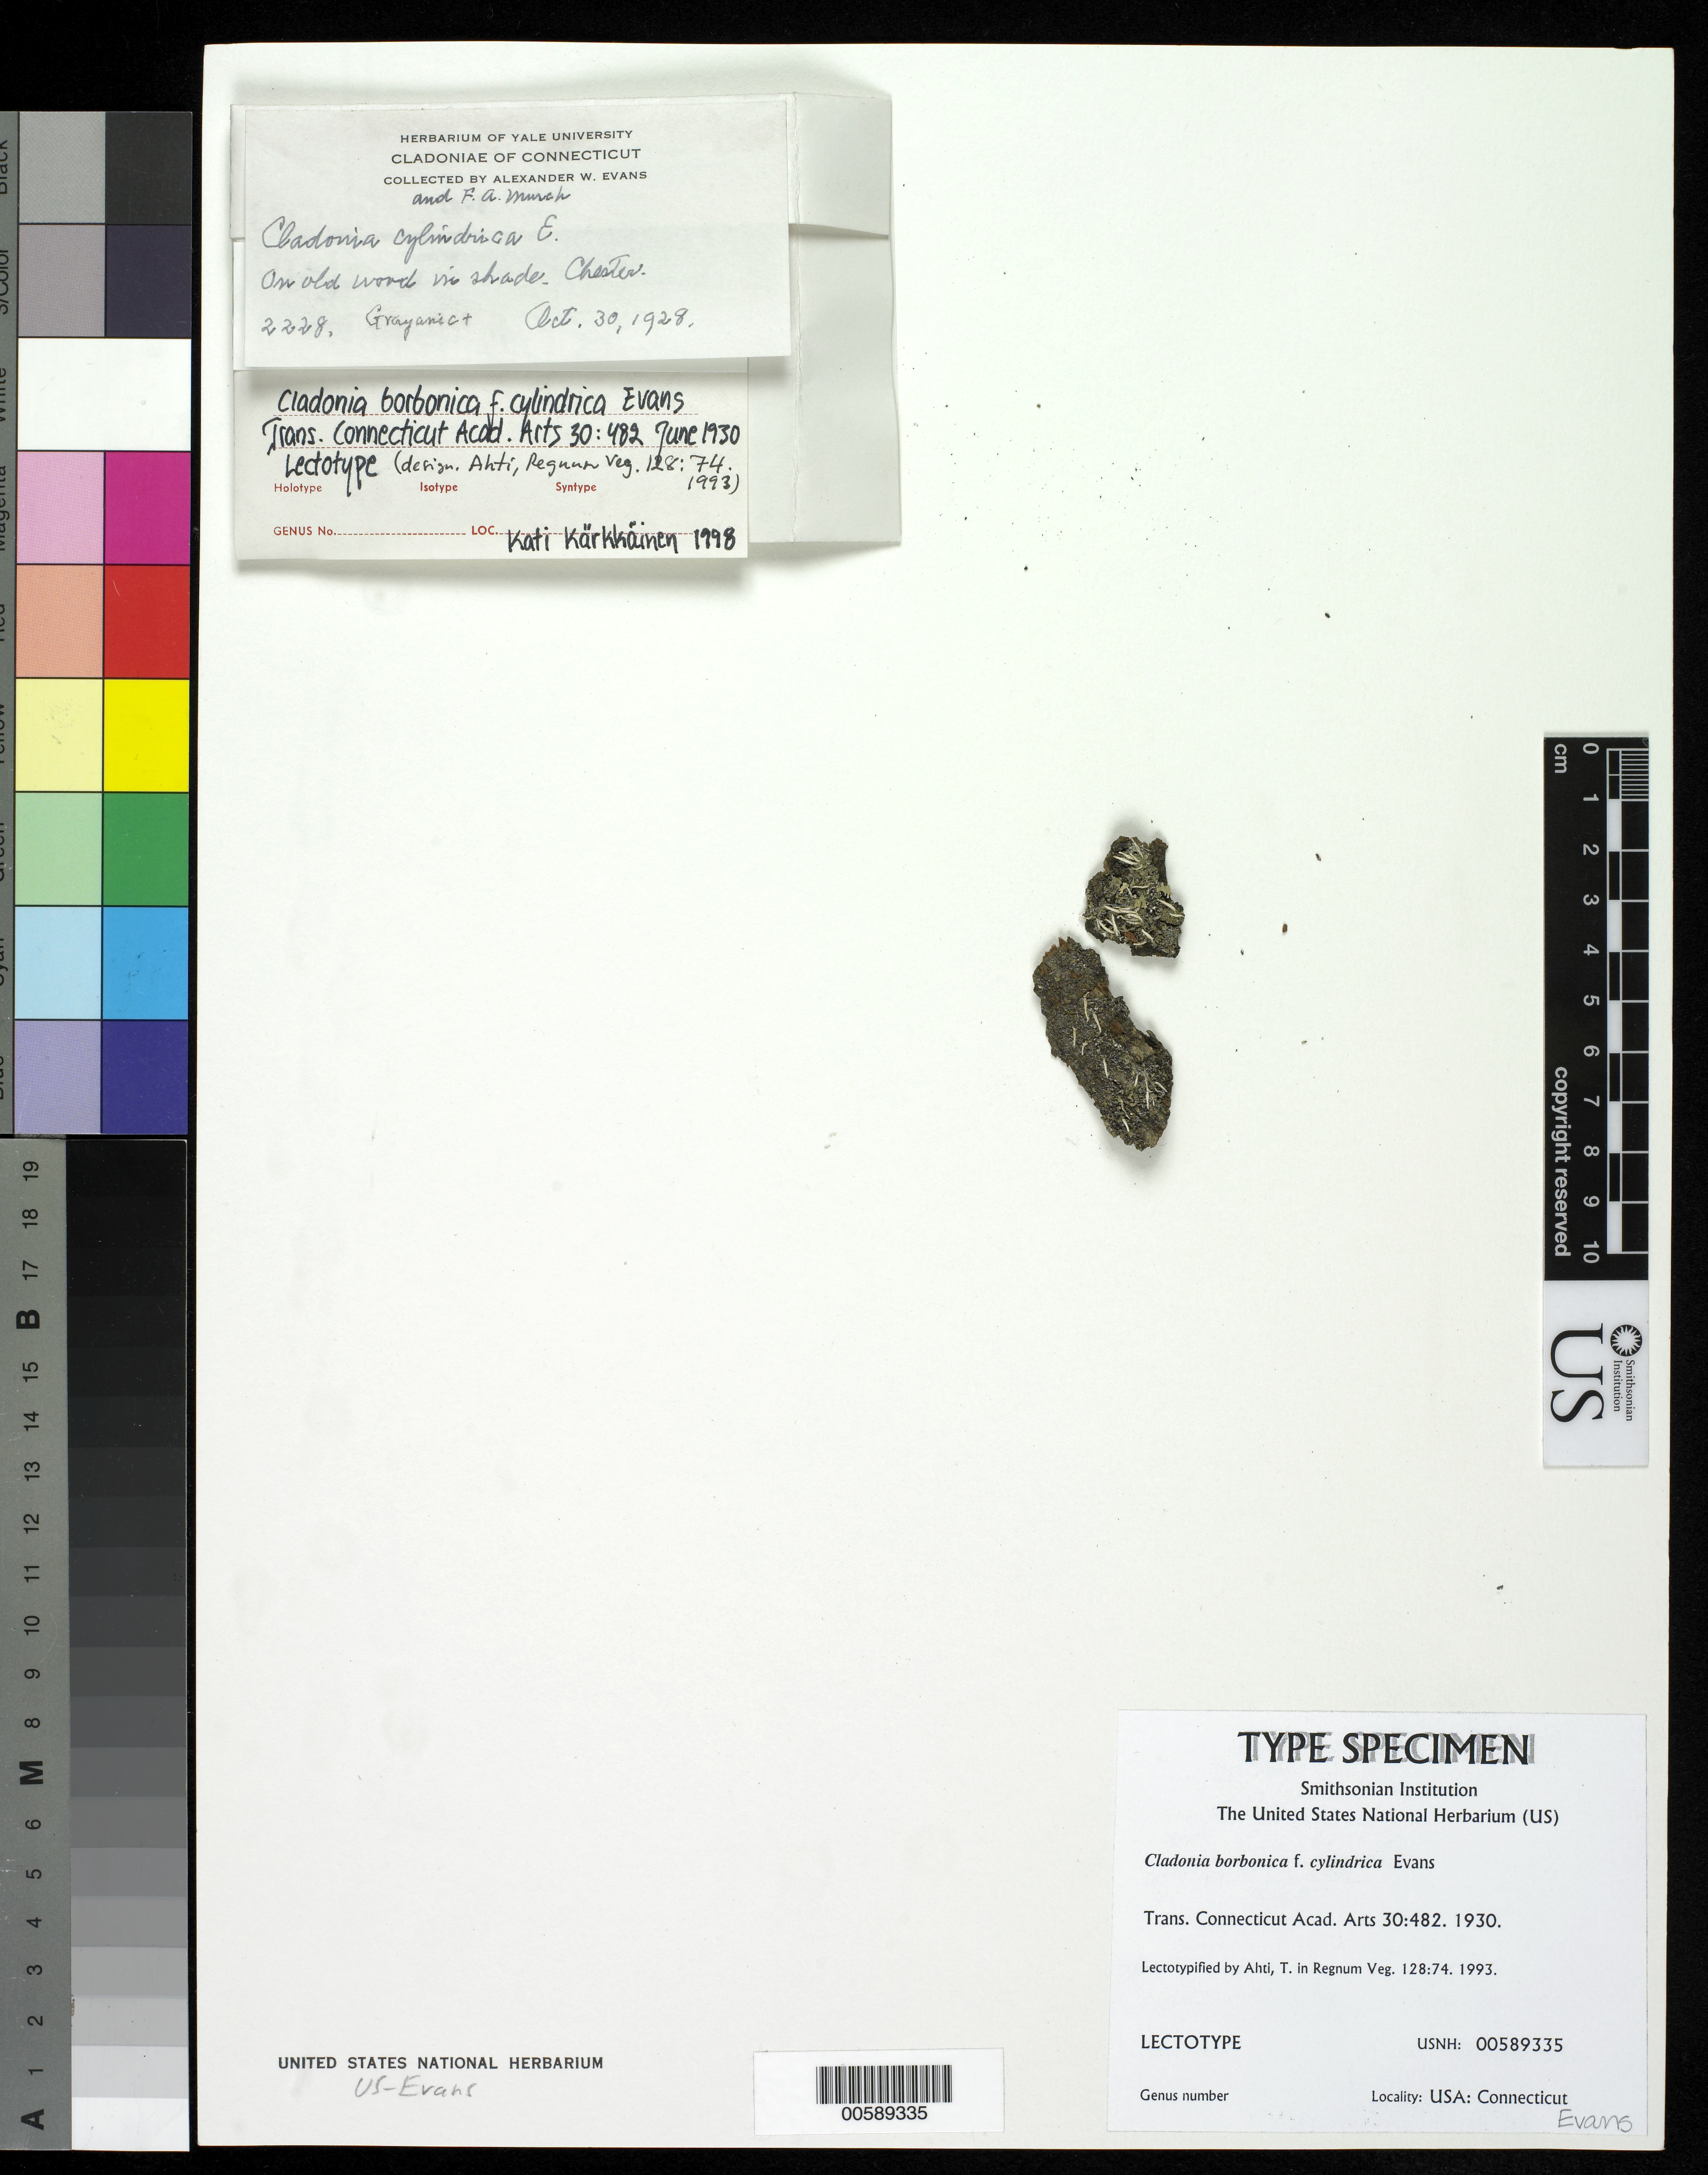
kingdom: Fungi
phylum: Ascomycota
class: Lecanoromycetes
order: Lecanorales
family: Cladoniaceae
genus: Cladonia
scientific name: Cladonia borbonica f. cylindrica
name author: A. Evans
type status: Lectotype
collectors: A. W. Evans & F. Musch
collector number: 2228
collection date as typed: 30 Oct 1928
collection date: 1928-10-30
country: United States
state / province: Connecticut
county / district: Middlesex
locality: Chester.